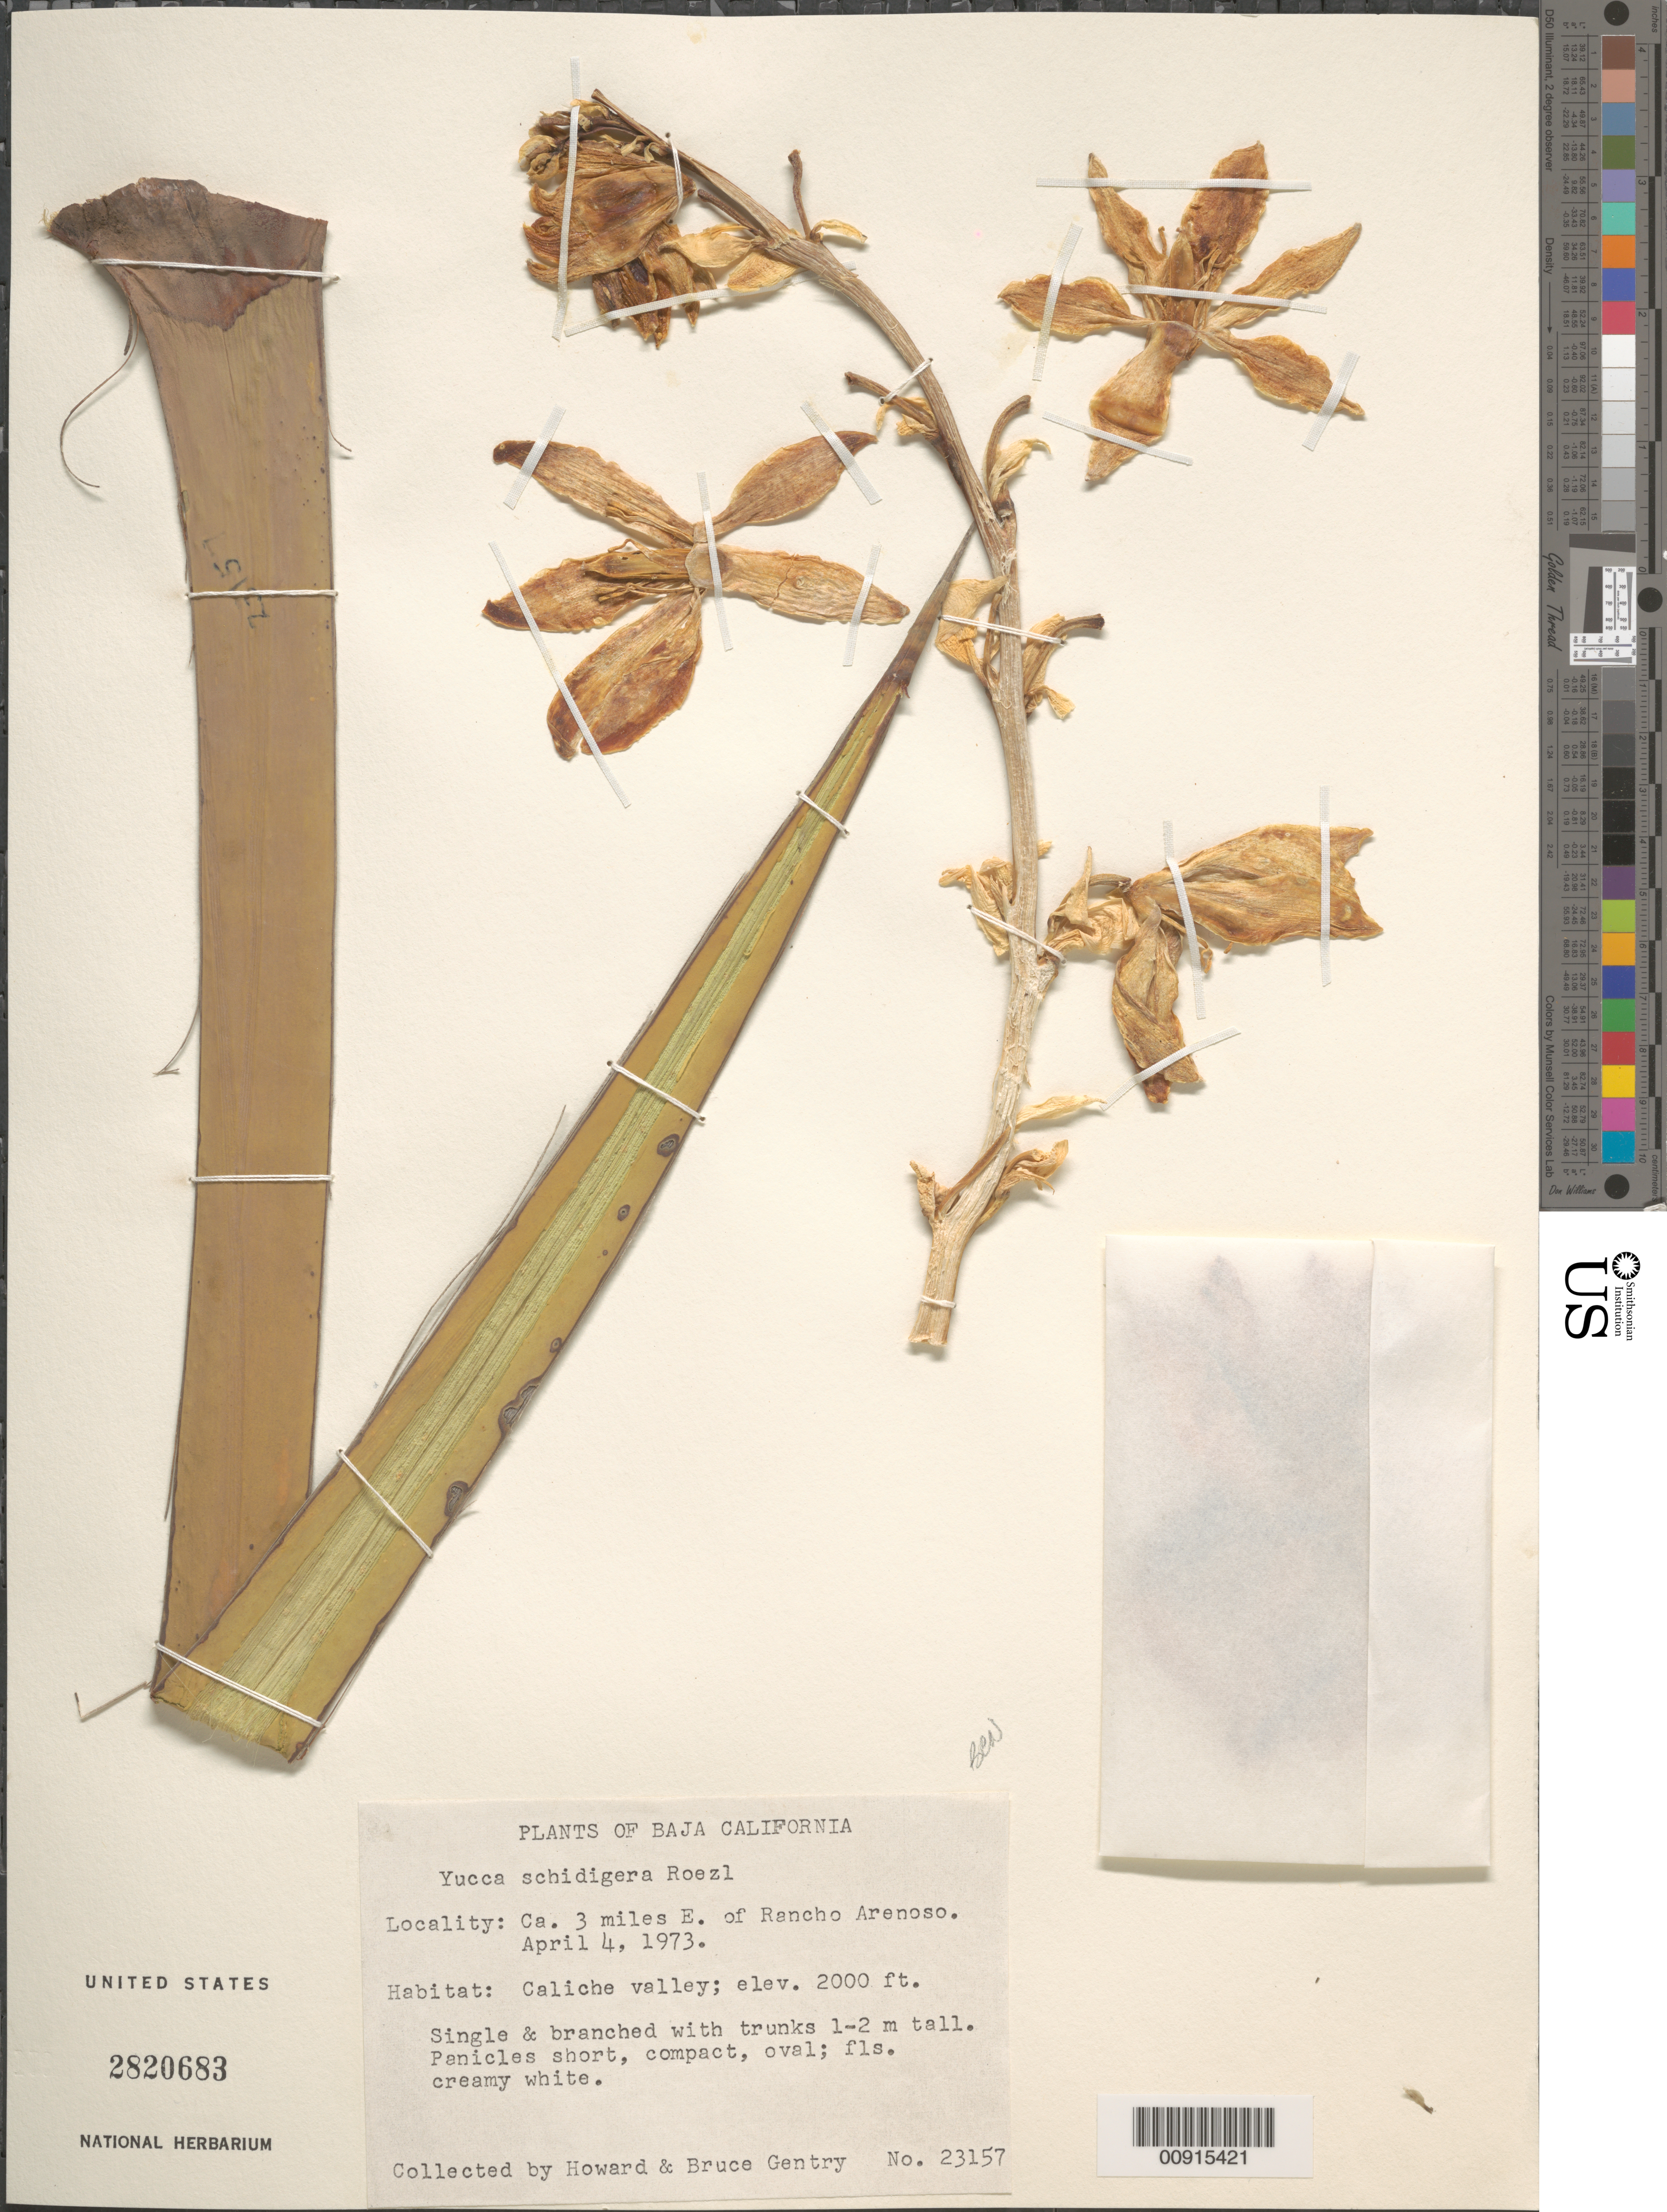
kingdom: Plantae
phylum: Tracheophyta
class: Liliopsida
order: Asparagales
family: Asparagaceae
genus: Yucca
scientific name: Yucca schidigera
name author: Roezl ex Ortgies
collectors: H. S. Gentry & B. Gentry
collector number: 23157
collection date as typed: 04 Apr 1973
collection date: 1973-04-04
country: Mexico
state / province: Baja California Norte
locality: Ca. 3 miles E of Rancho Arenoso. Baja California.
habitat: Caliche valley.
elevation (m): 610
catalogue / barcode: US 2820683